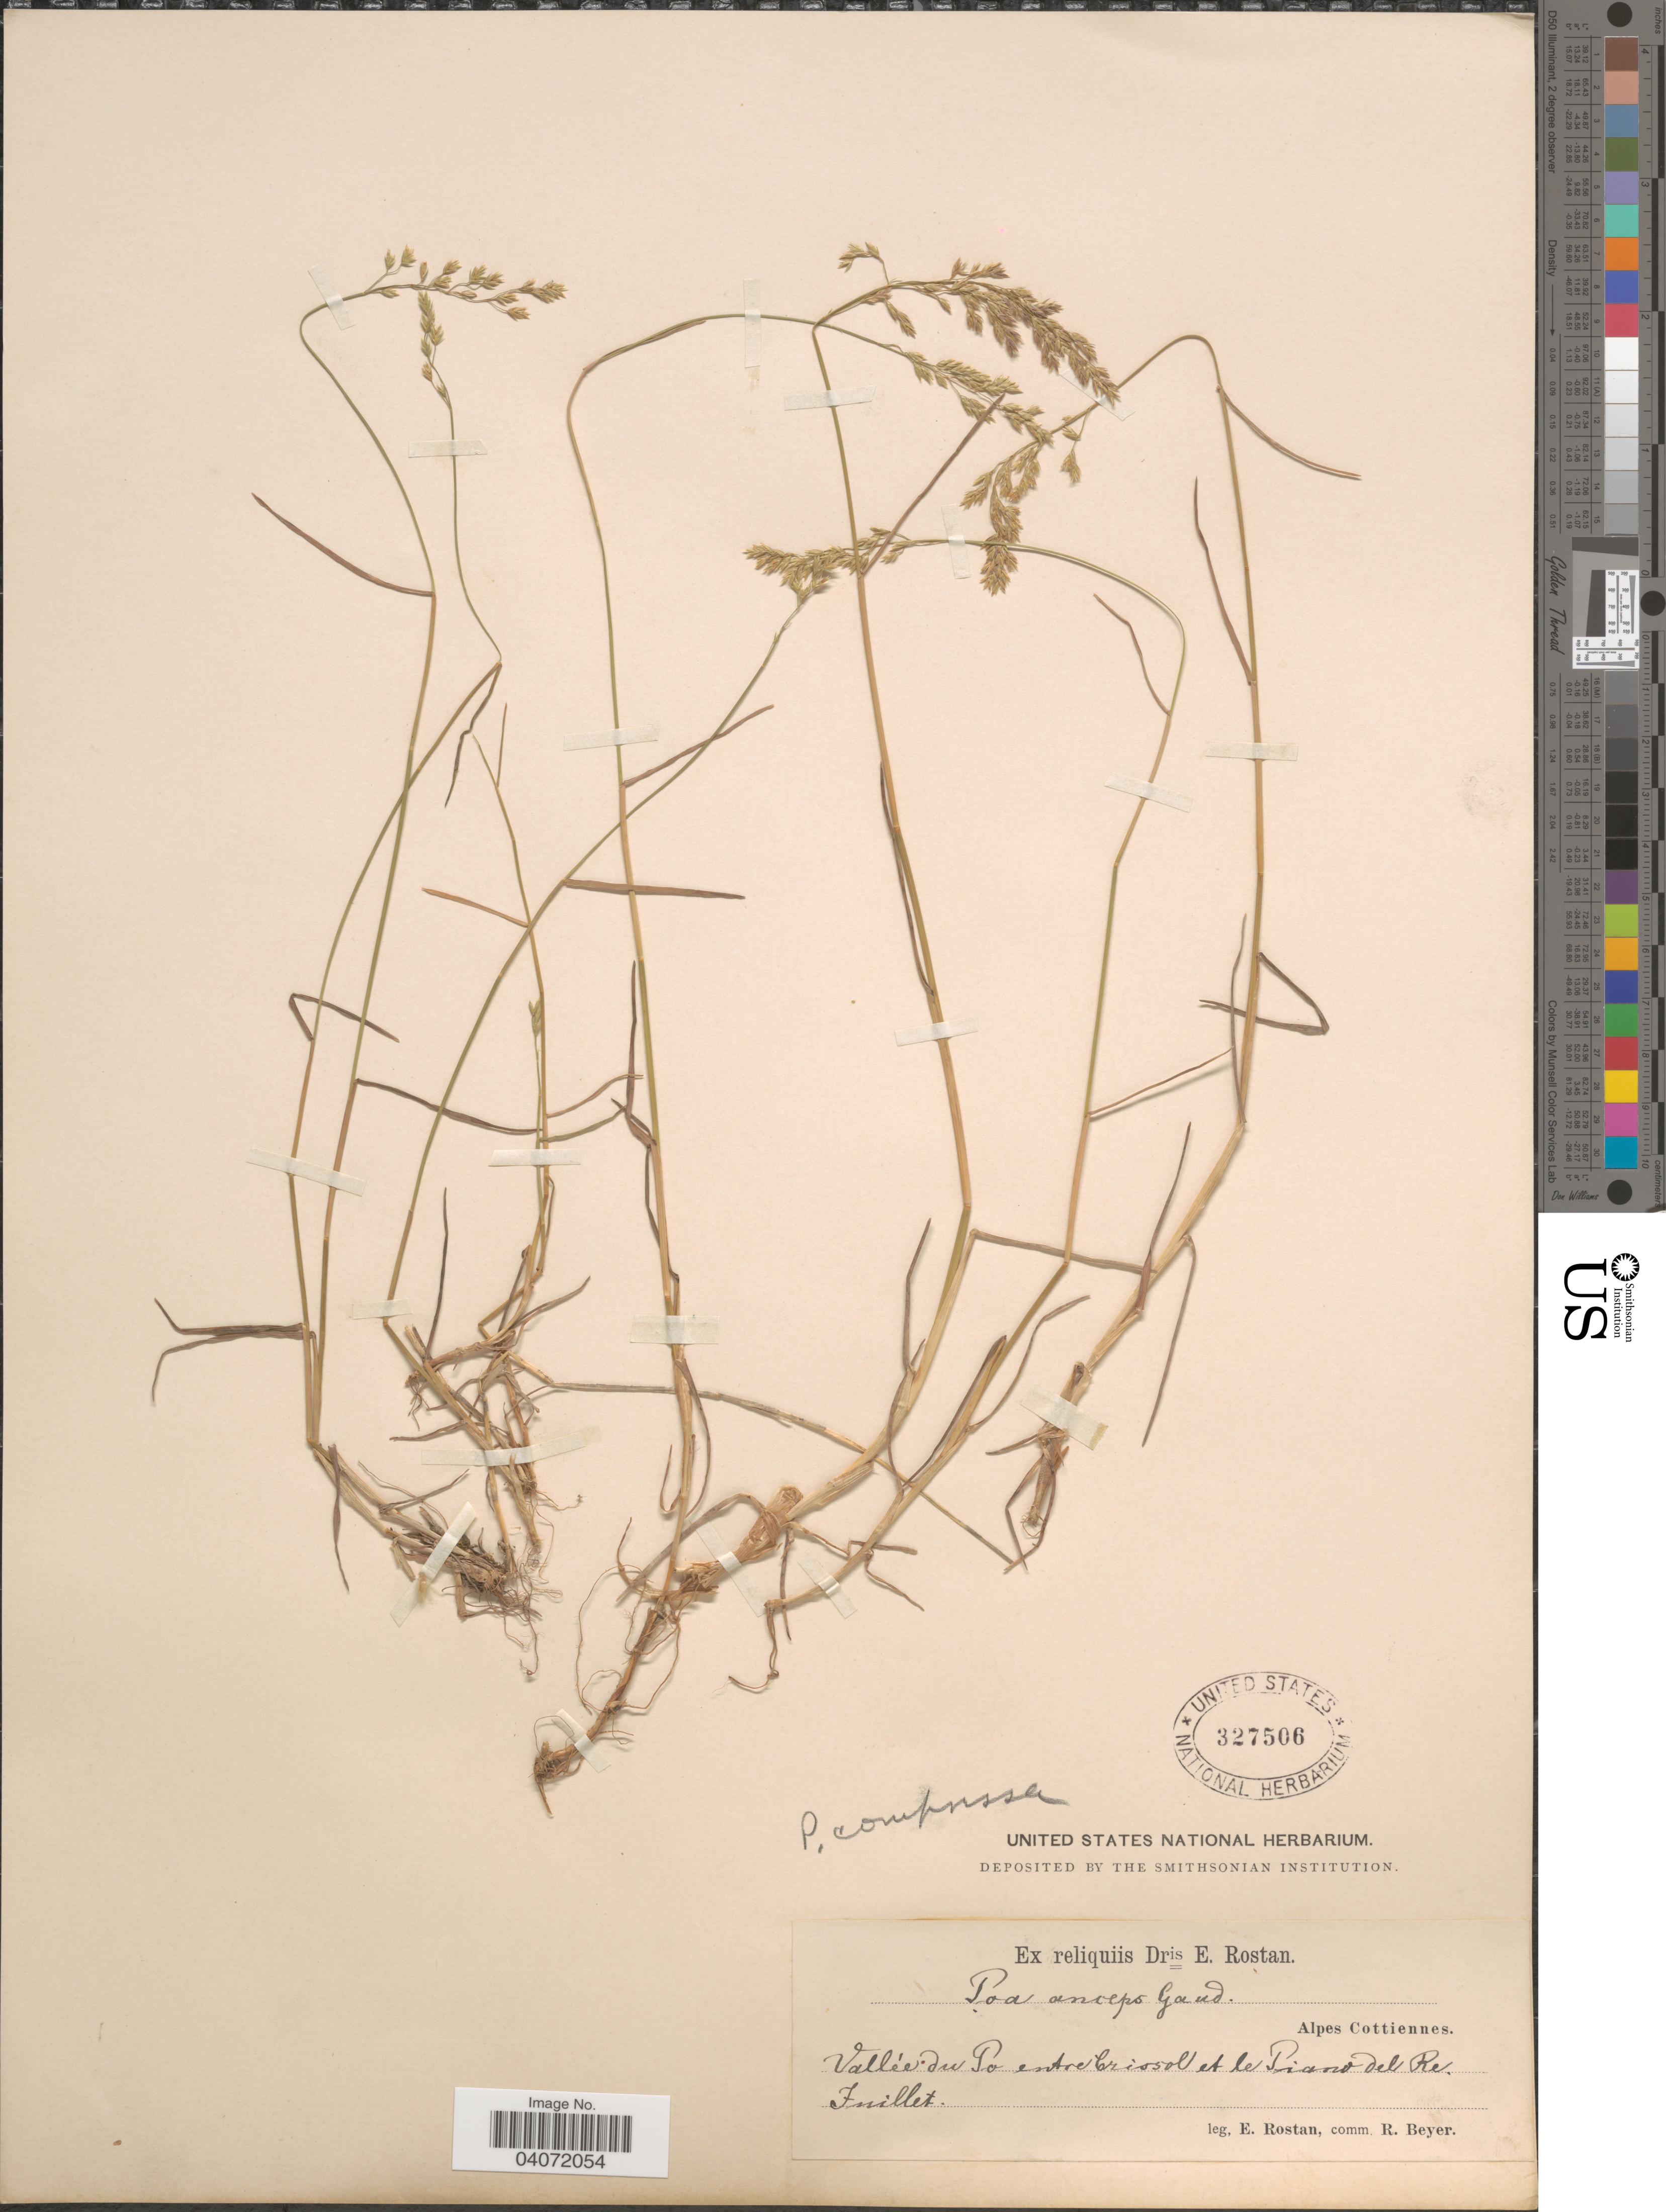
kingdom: Plantae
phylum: Tracheophyta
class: Liliopsida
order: Poales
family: Poaceae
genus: Poa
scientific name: Poa compressa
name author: L.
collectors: E. Rostan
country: Italy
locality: Alpes Cottiennes. Vallée du Po entre Crissol et le Piano del Re.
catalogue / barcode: US 327506